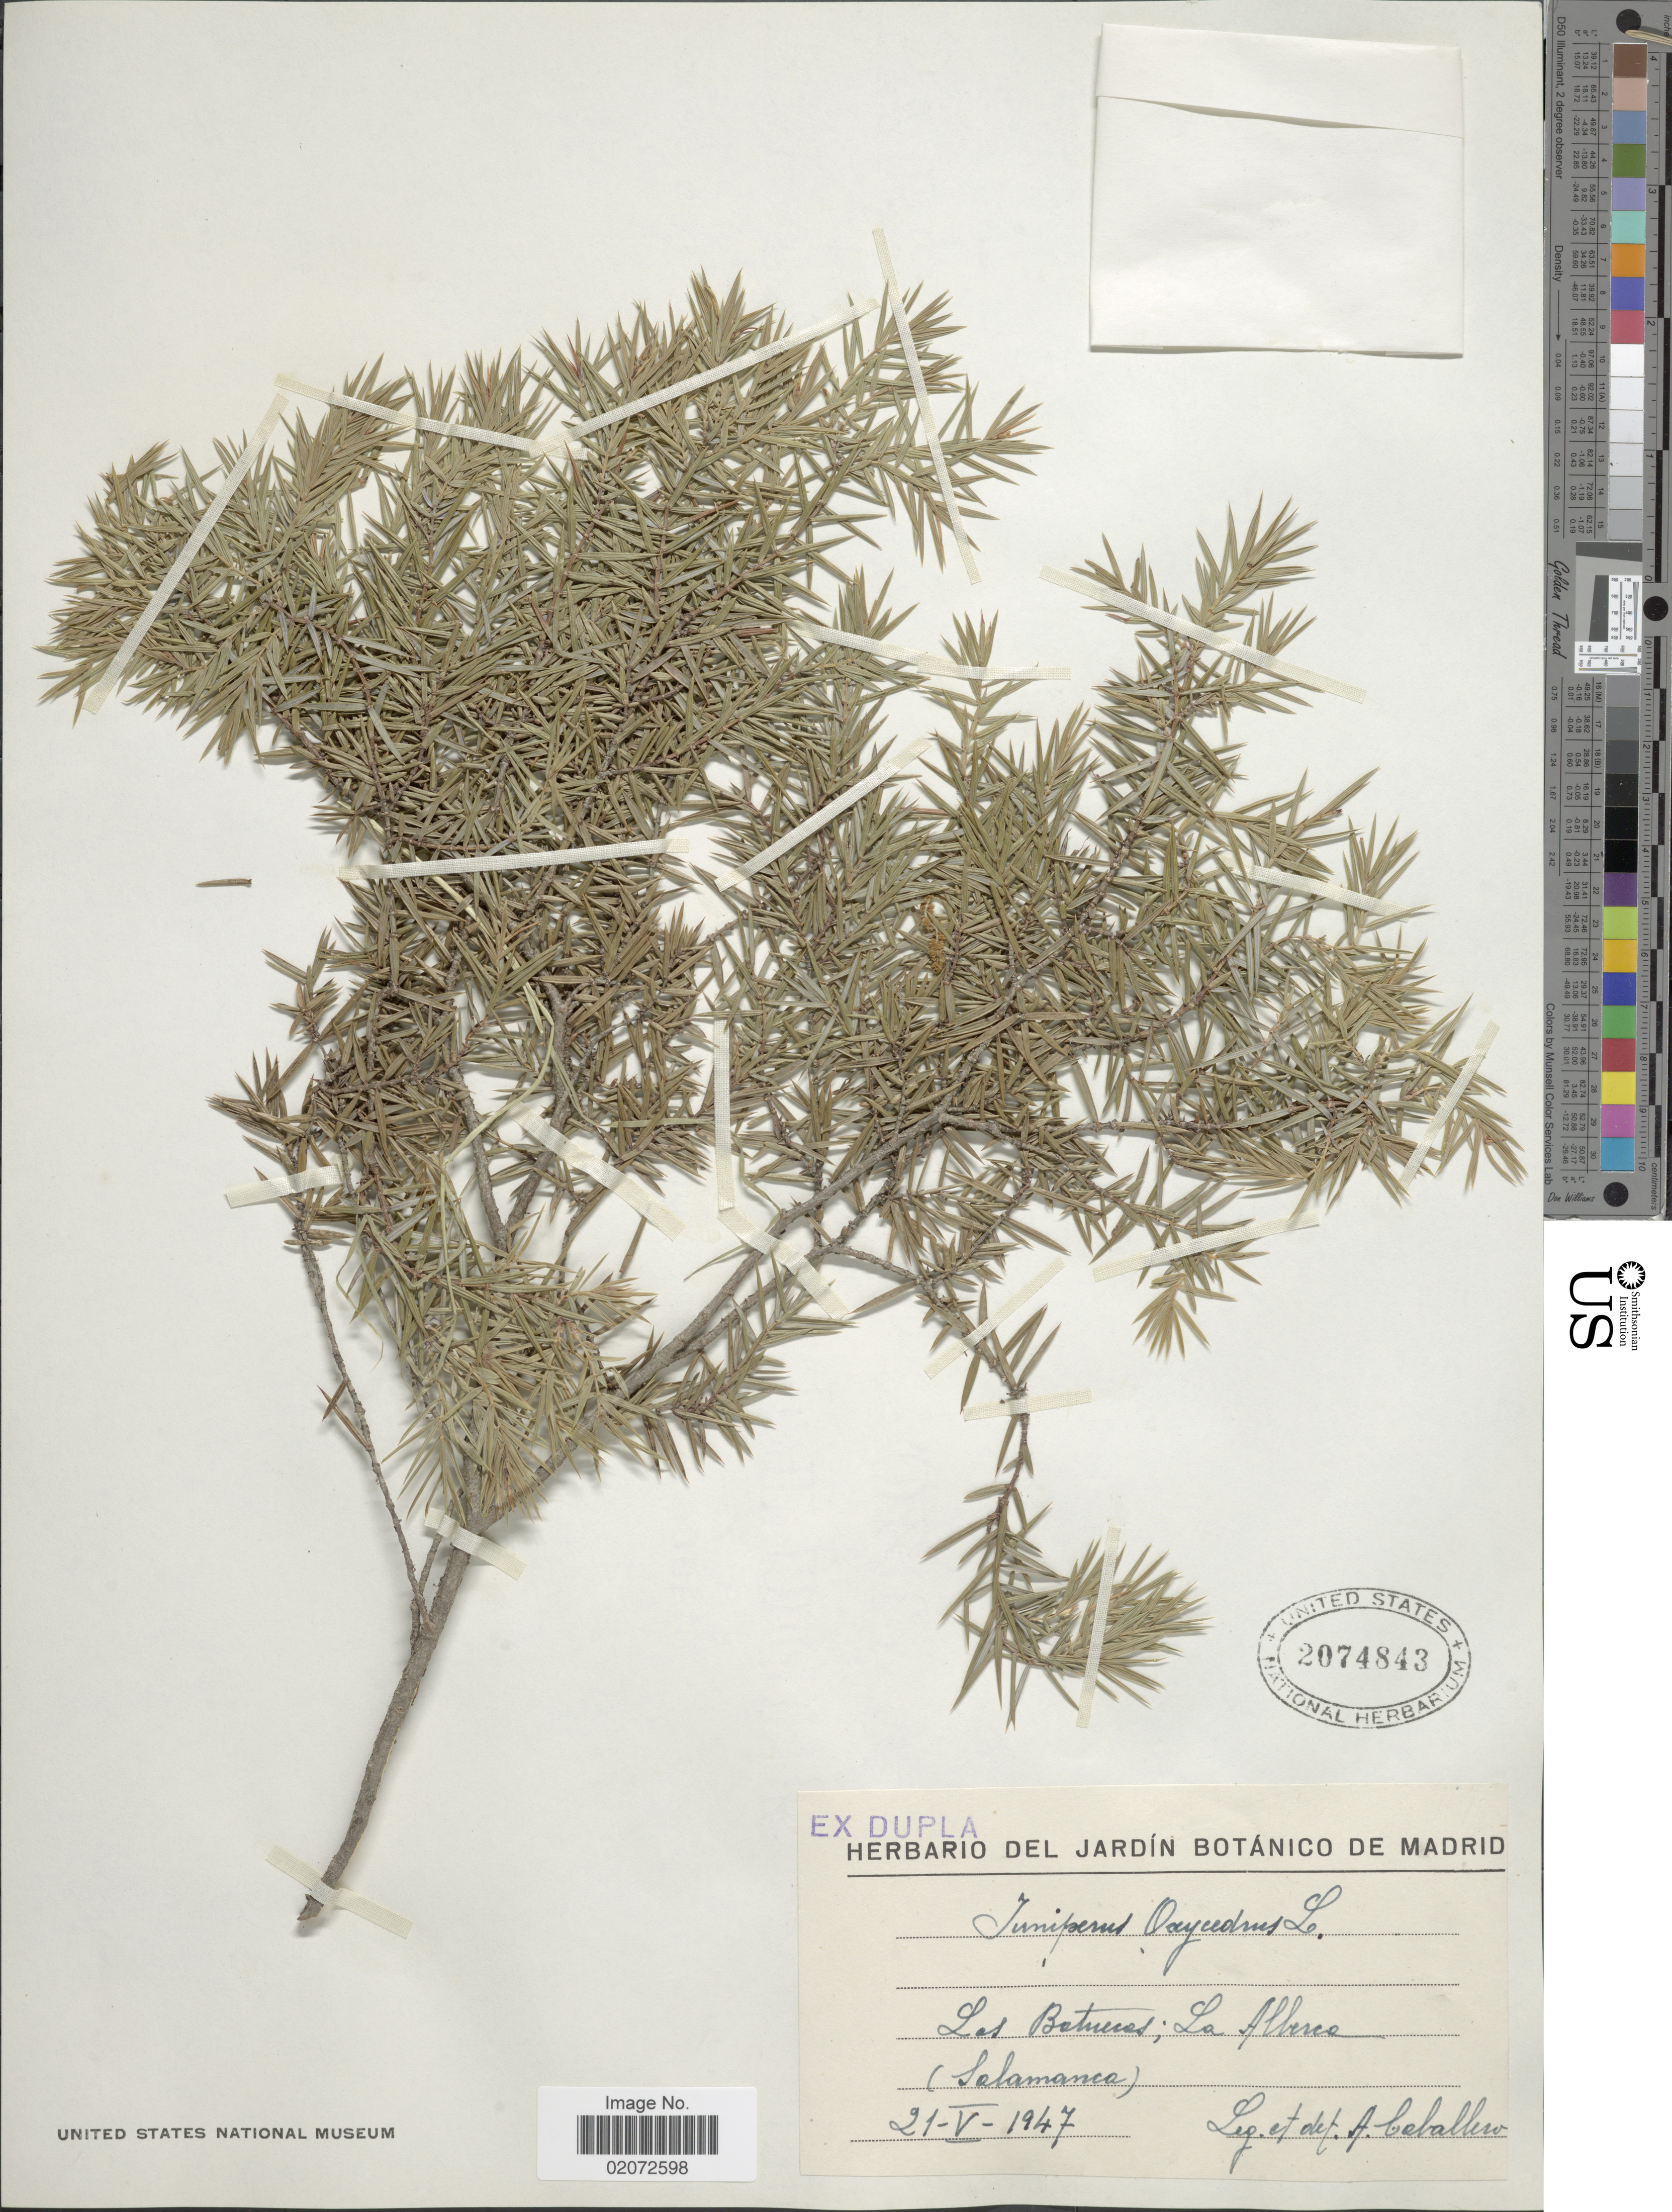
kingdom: Plantae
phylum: Tracheophyta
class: Pinopsida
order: Pinales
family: Cupressaceae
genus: Juniperus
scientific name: Juniperus oxycedrus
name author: L.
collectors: A. Ceballero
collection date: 1947-05-21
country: Spain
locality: Los Betueces; La Alberce (Salamanca)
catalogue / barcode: US 2074843